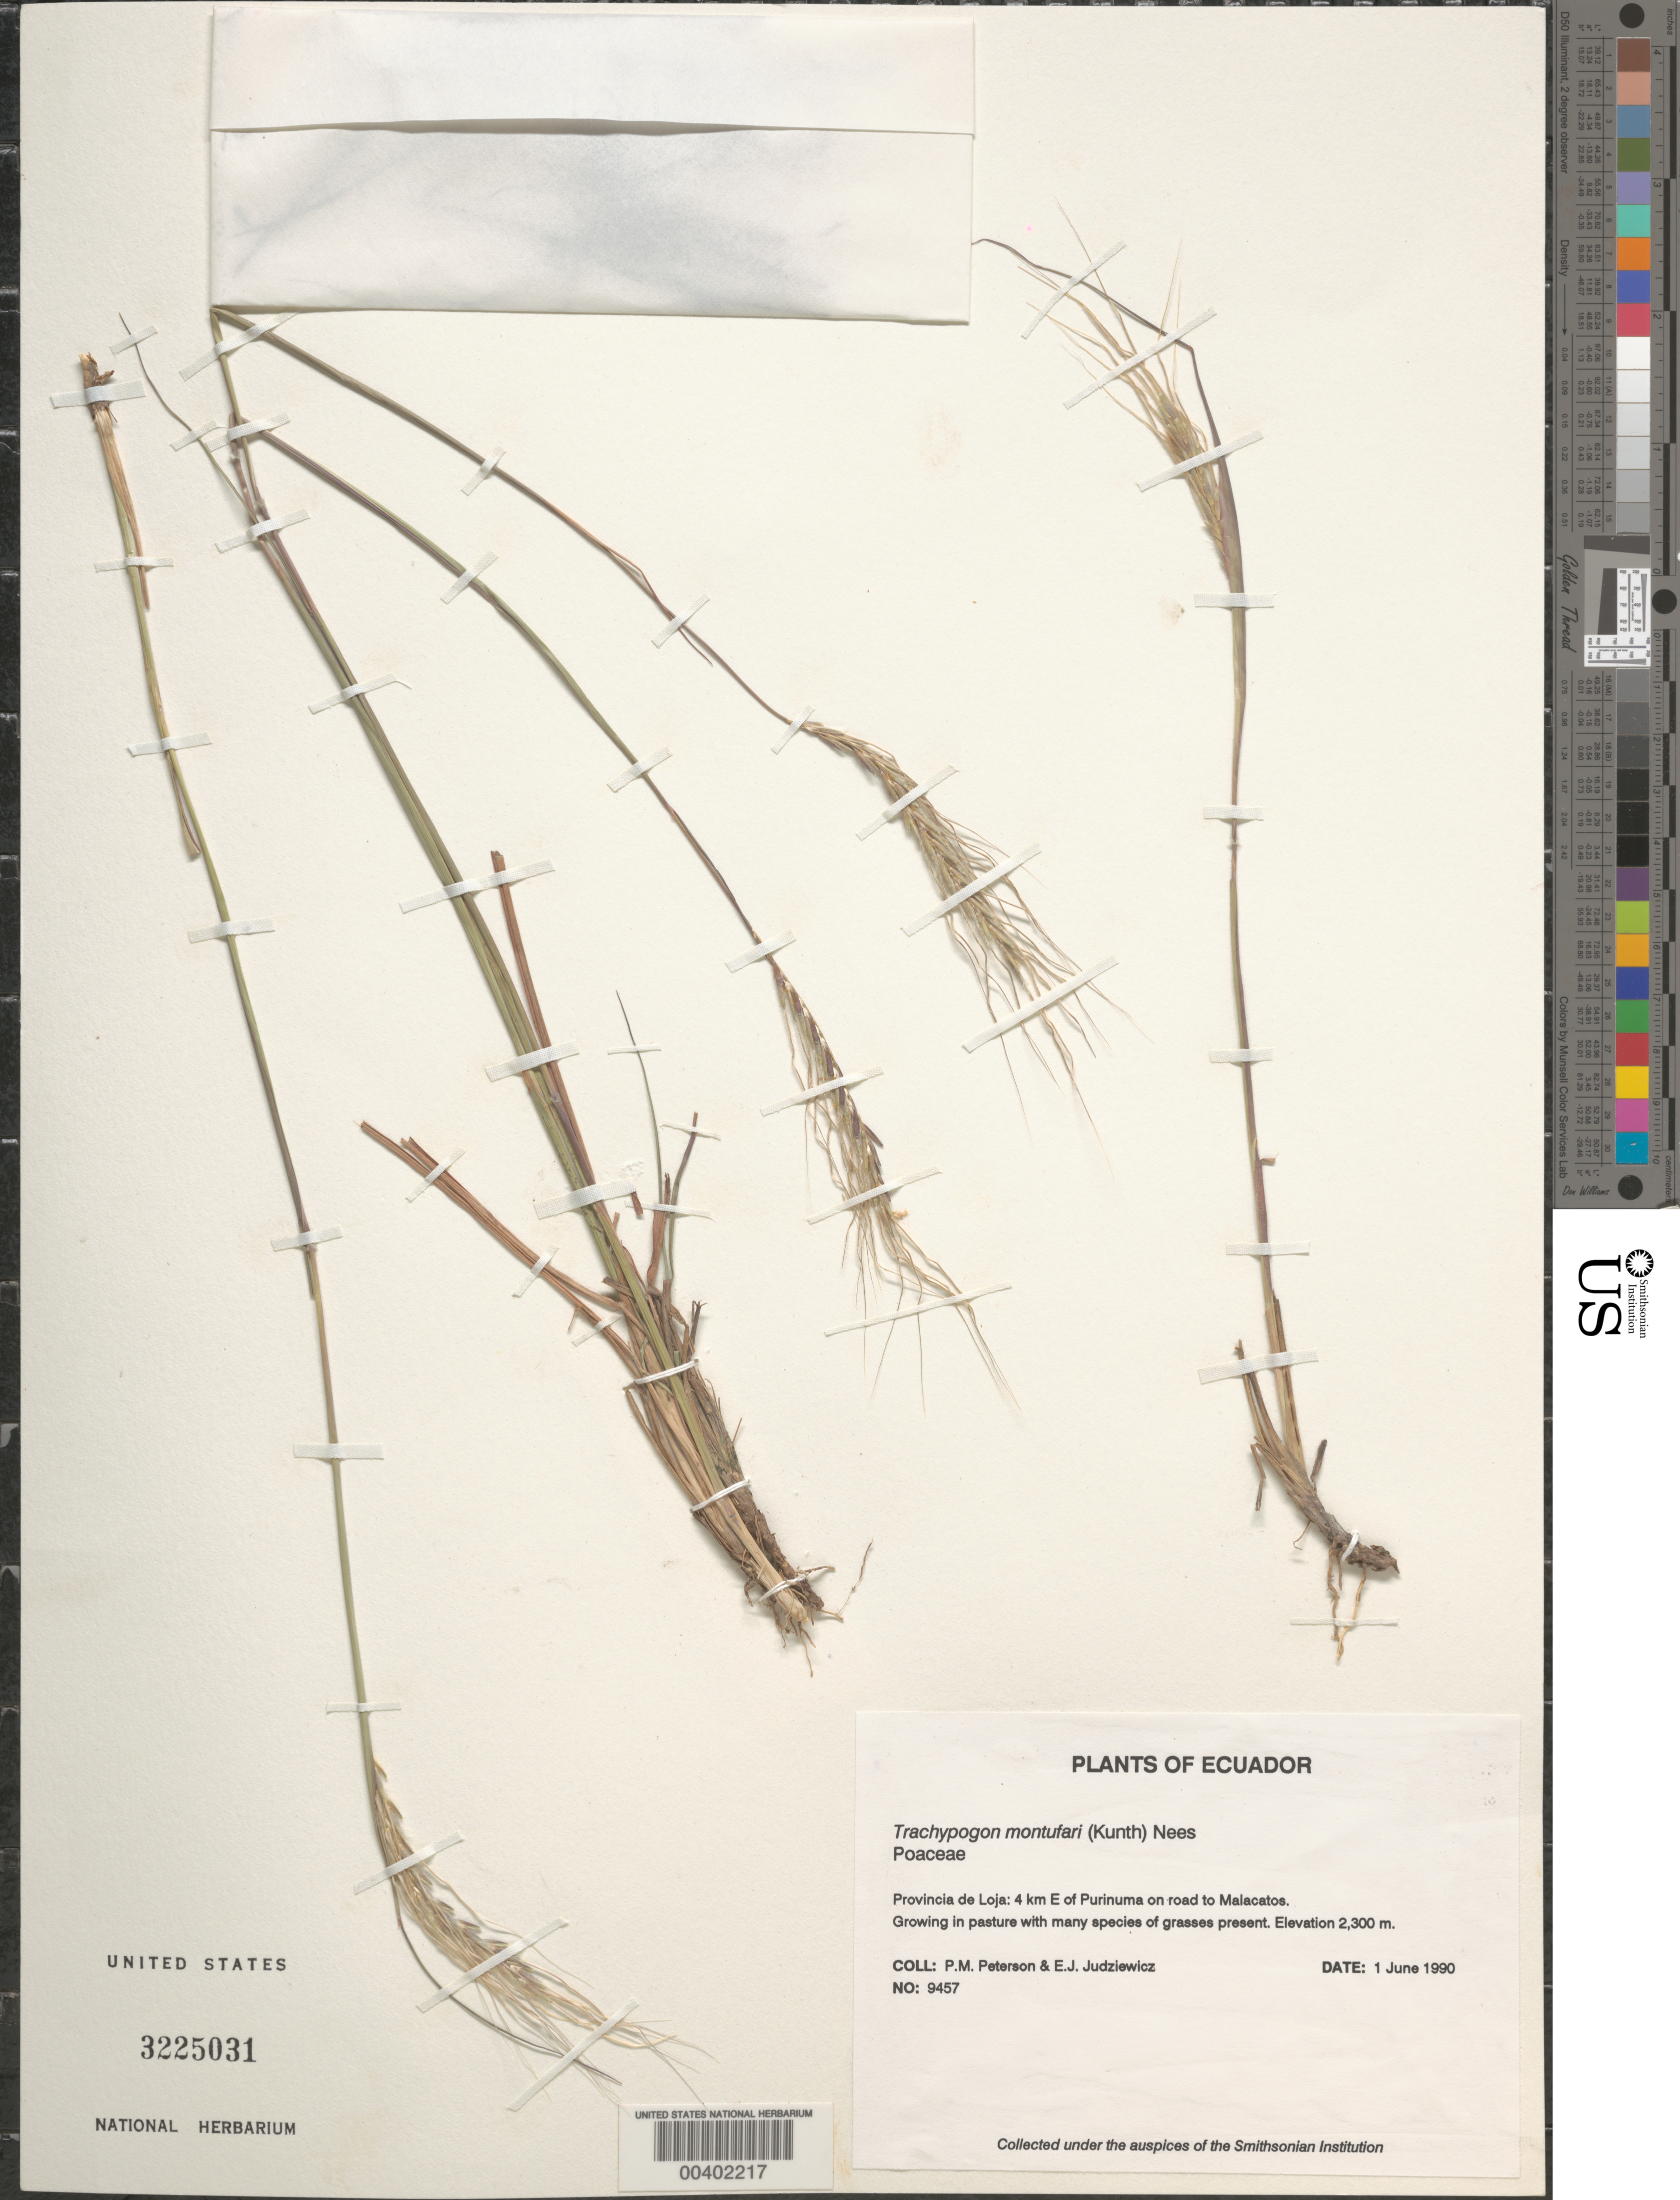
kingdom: Plantae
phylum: Tracheophyta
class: Liliopsida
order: Poales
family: Poaceae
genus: Trachypogon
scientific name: Trachypogon montufari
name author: (Kunth) Nees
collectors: P. M. Peterson & E. J. Judziewicz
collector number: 09457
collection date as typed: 01 Jun 1990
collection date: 1990-06-01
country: Ecuador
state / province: Loja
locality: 4 km E of Purinuma on road to Malacatos.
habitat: Growing in pasture with many species of grasses present.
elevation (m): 2300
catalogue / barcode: US 3225031